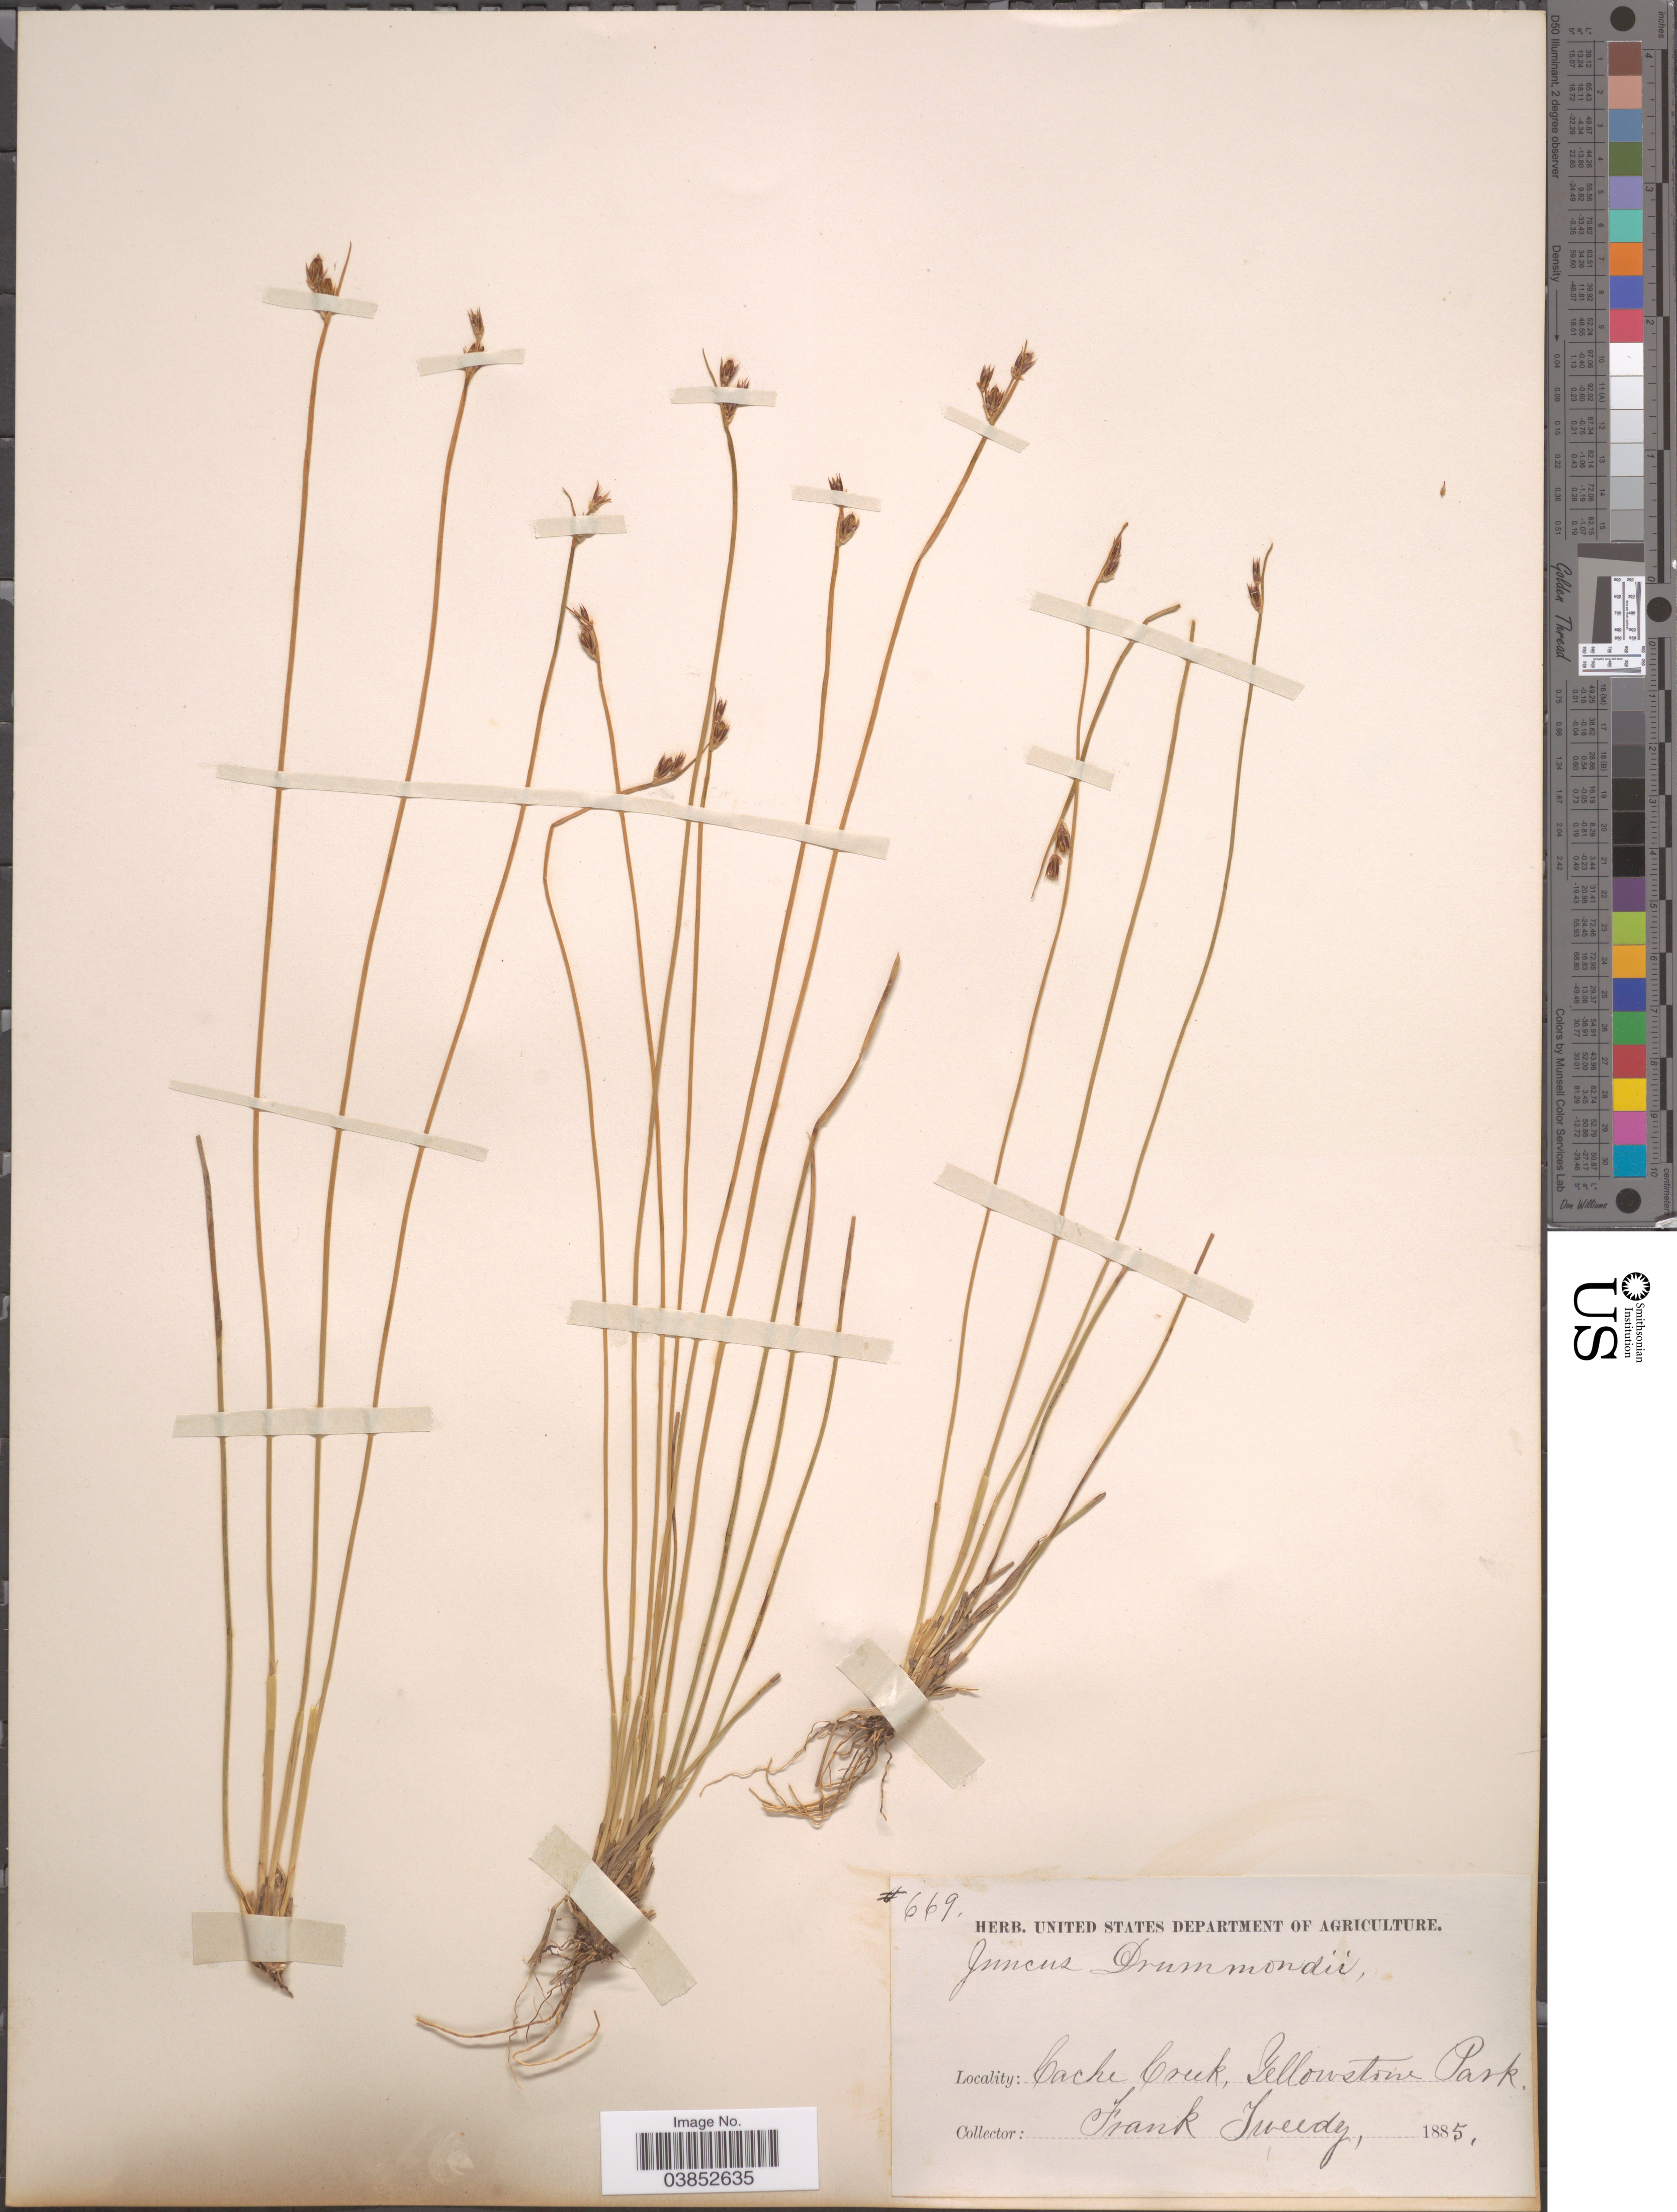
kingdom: Plantae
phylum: Tracheophyta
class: Liliopsida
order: Poales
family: Juncaceae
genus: Juncus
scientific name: Juncus drummondii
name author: E. Mey.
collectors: F. Tweedy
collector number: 669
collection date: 1885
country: United States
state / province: Wyoming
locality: Cache Creek, Yellowstone Park.